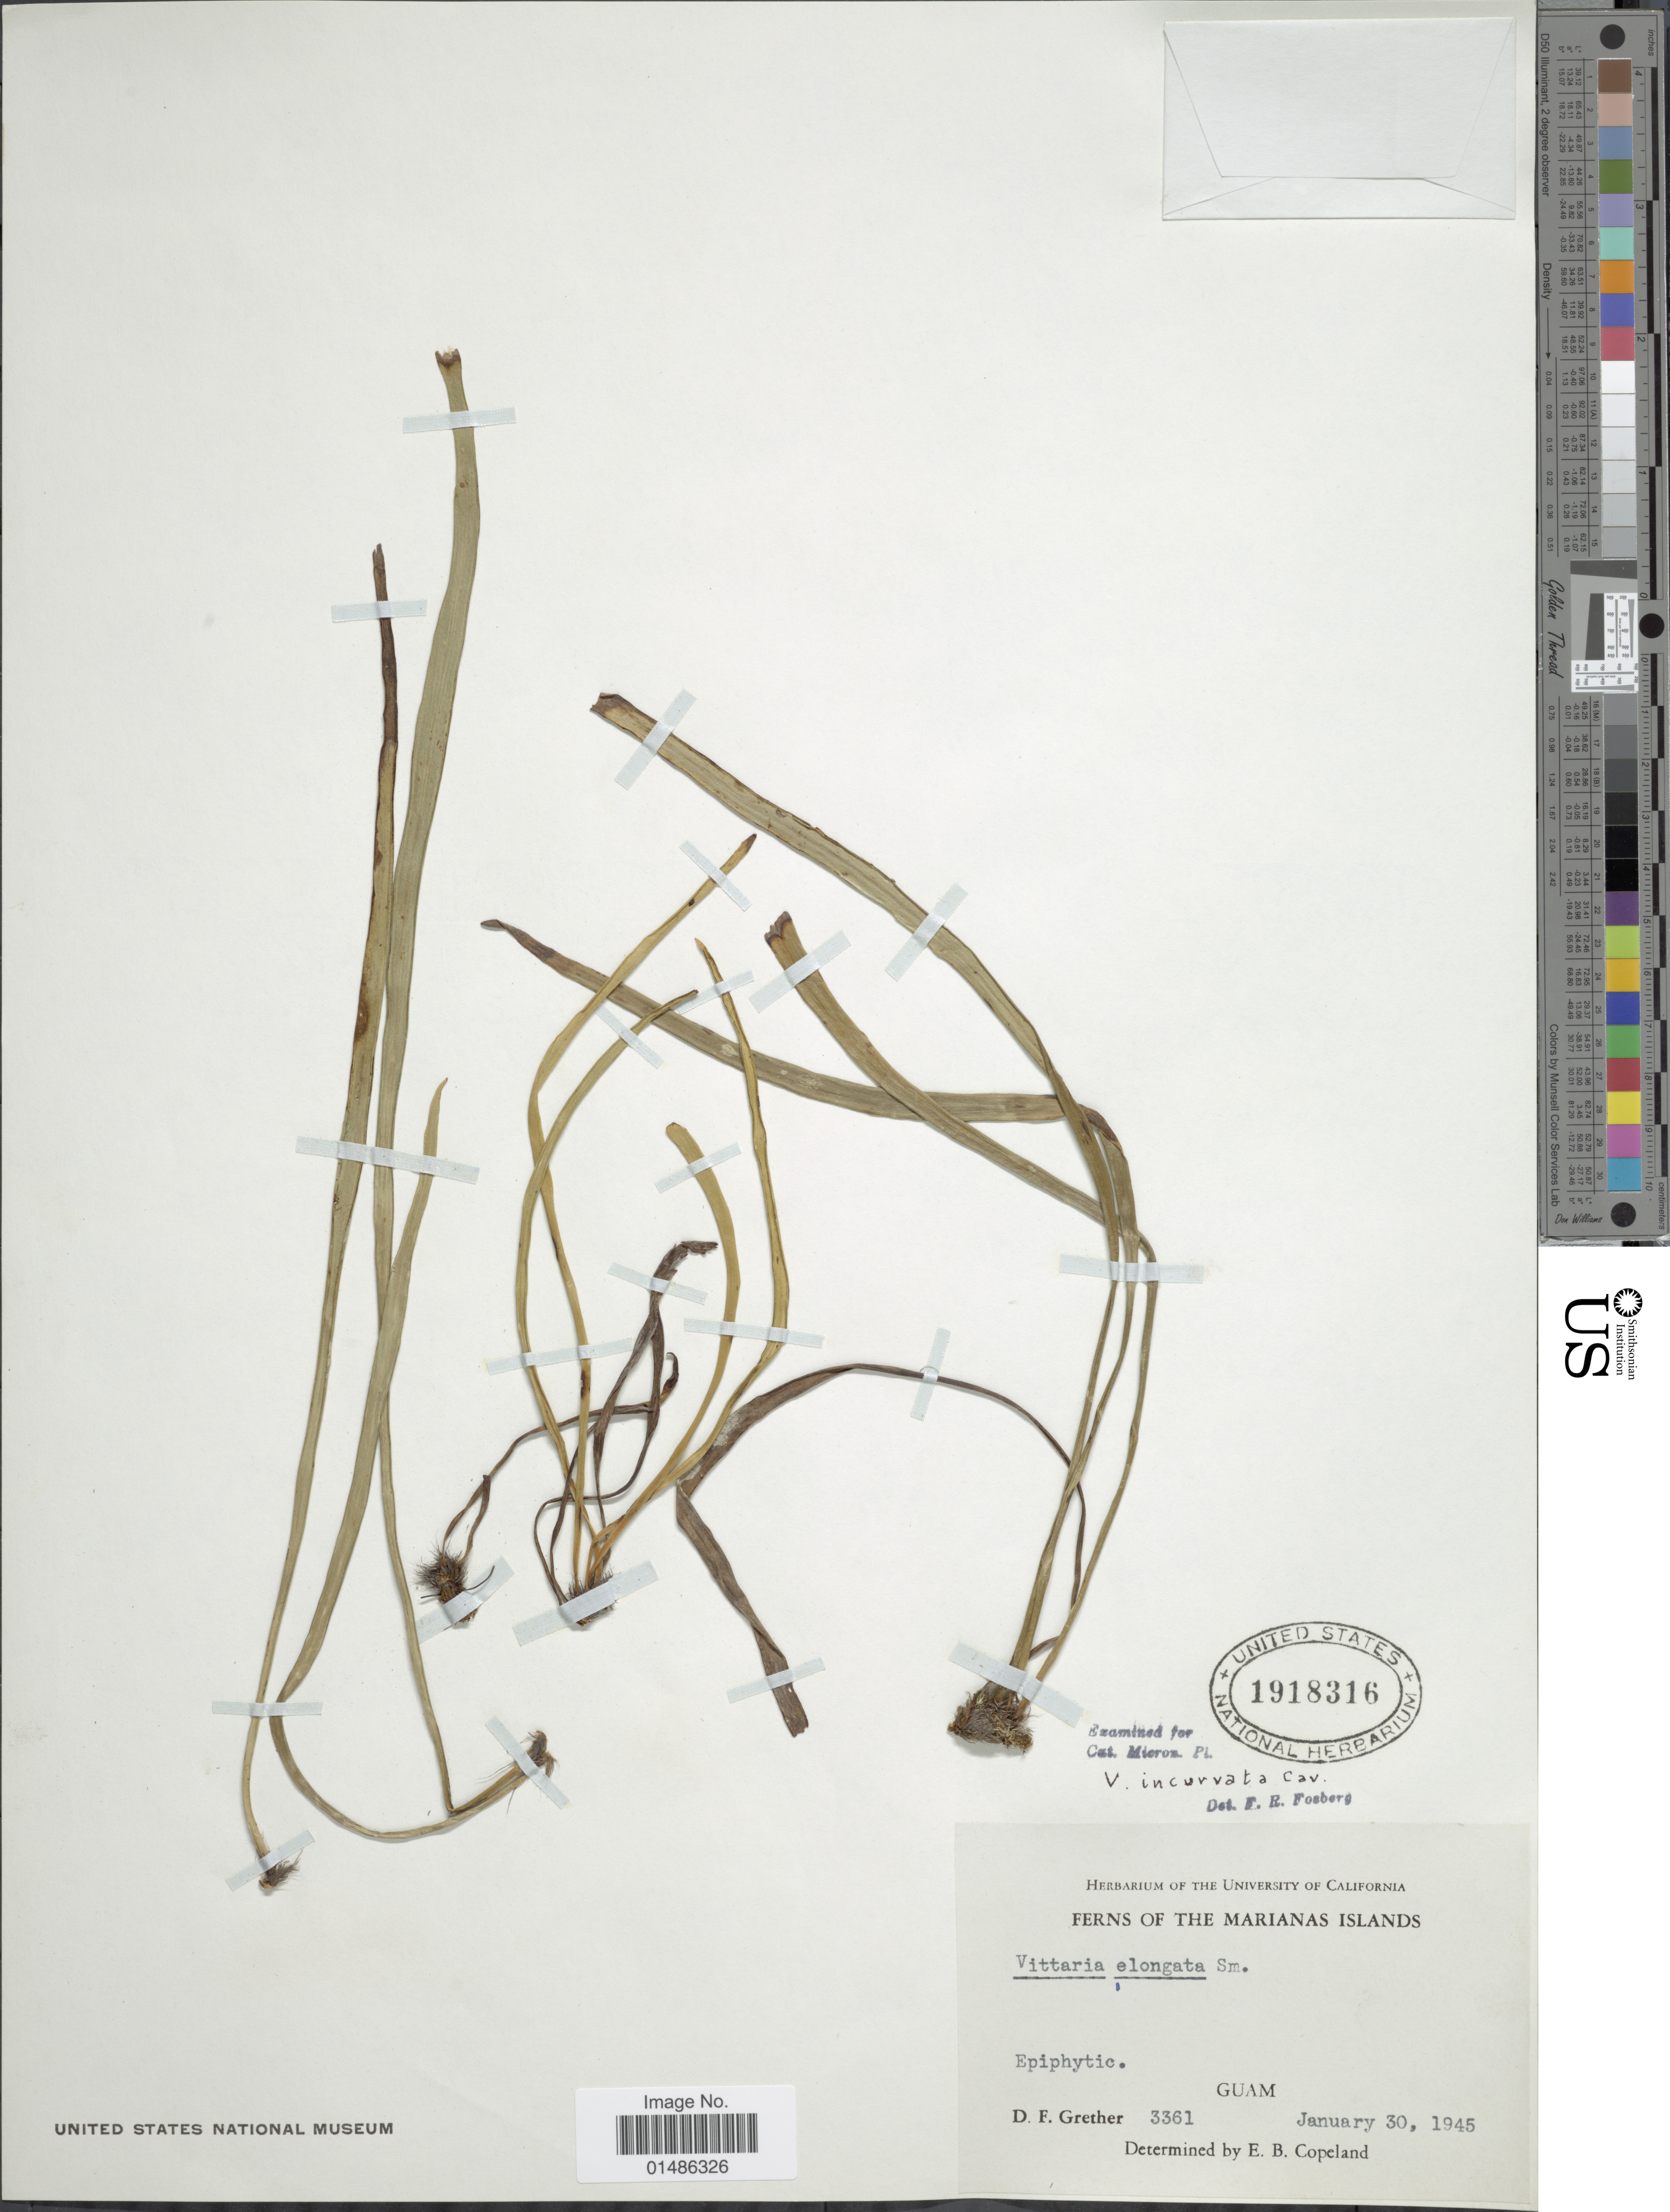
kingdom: Plantae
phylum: Tracheophyta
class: Polypodiopsida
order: Polypodiales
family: Pteridaceae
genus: Haplopteris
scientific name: Haplopteris ensiformis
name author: (Sw.) E.H. Crane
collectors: D. F. Grether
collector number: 3361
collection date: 1945-01-30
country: Guam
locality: Marianas Islands.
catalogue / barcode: US 1918316